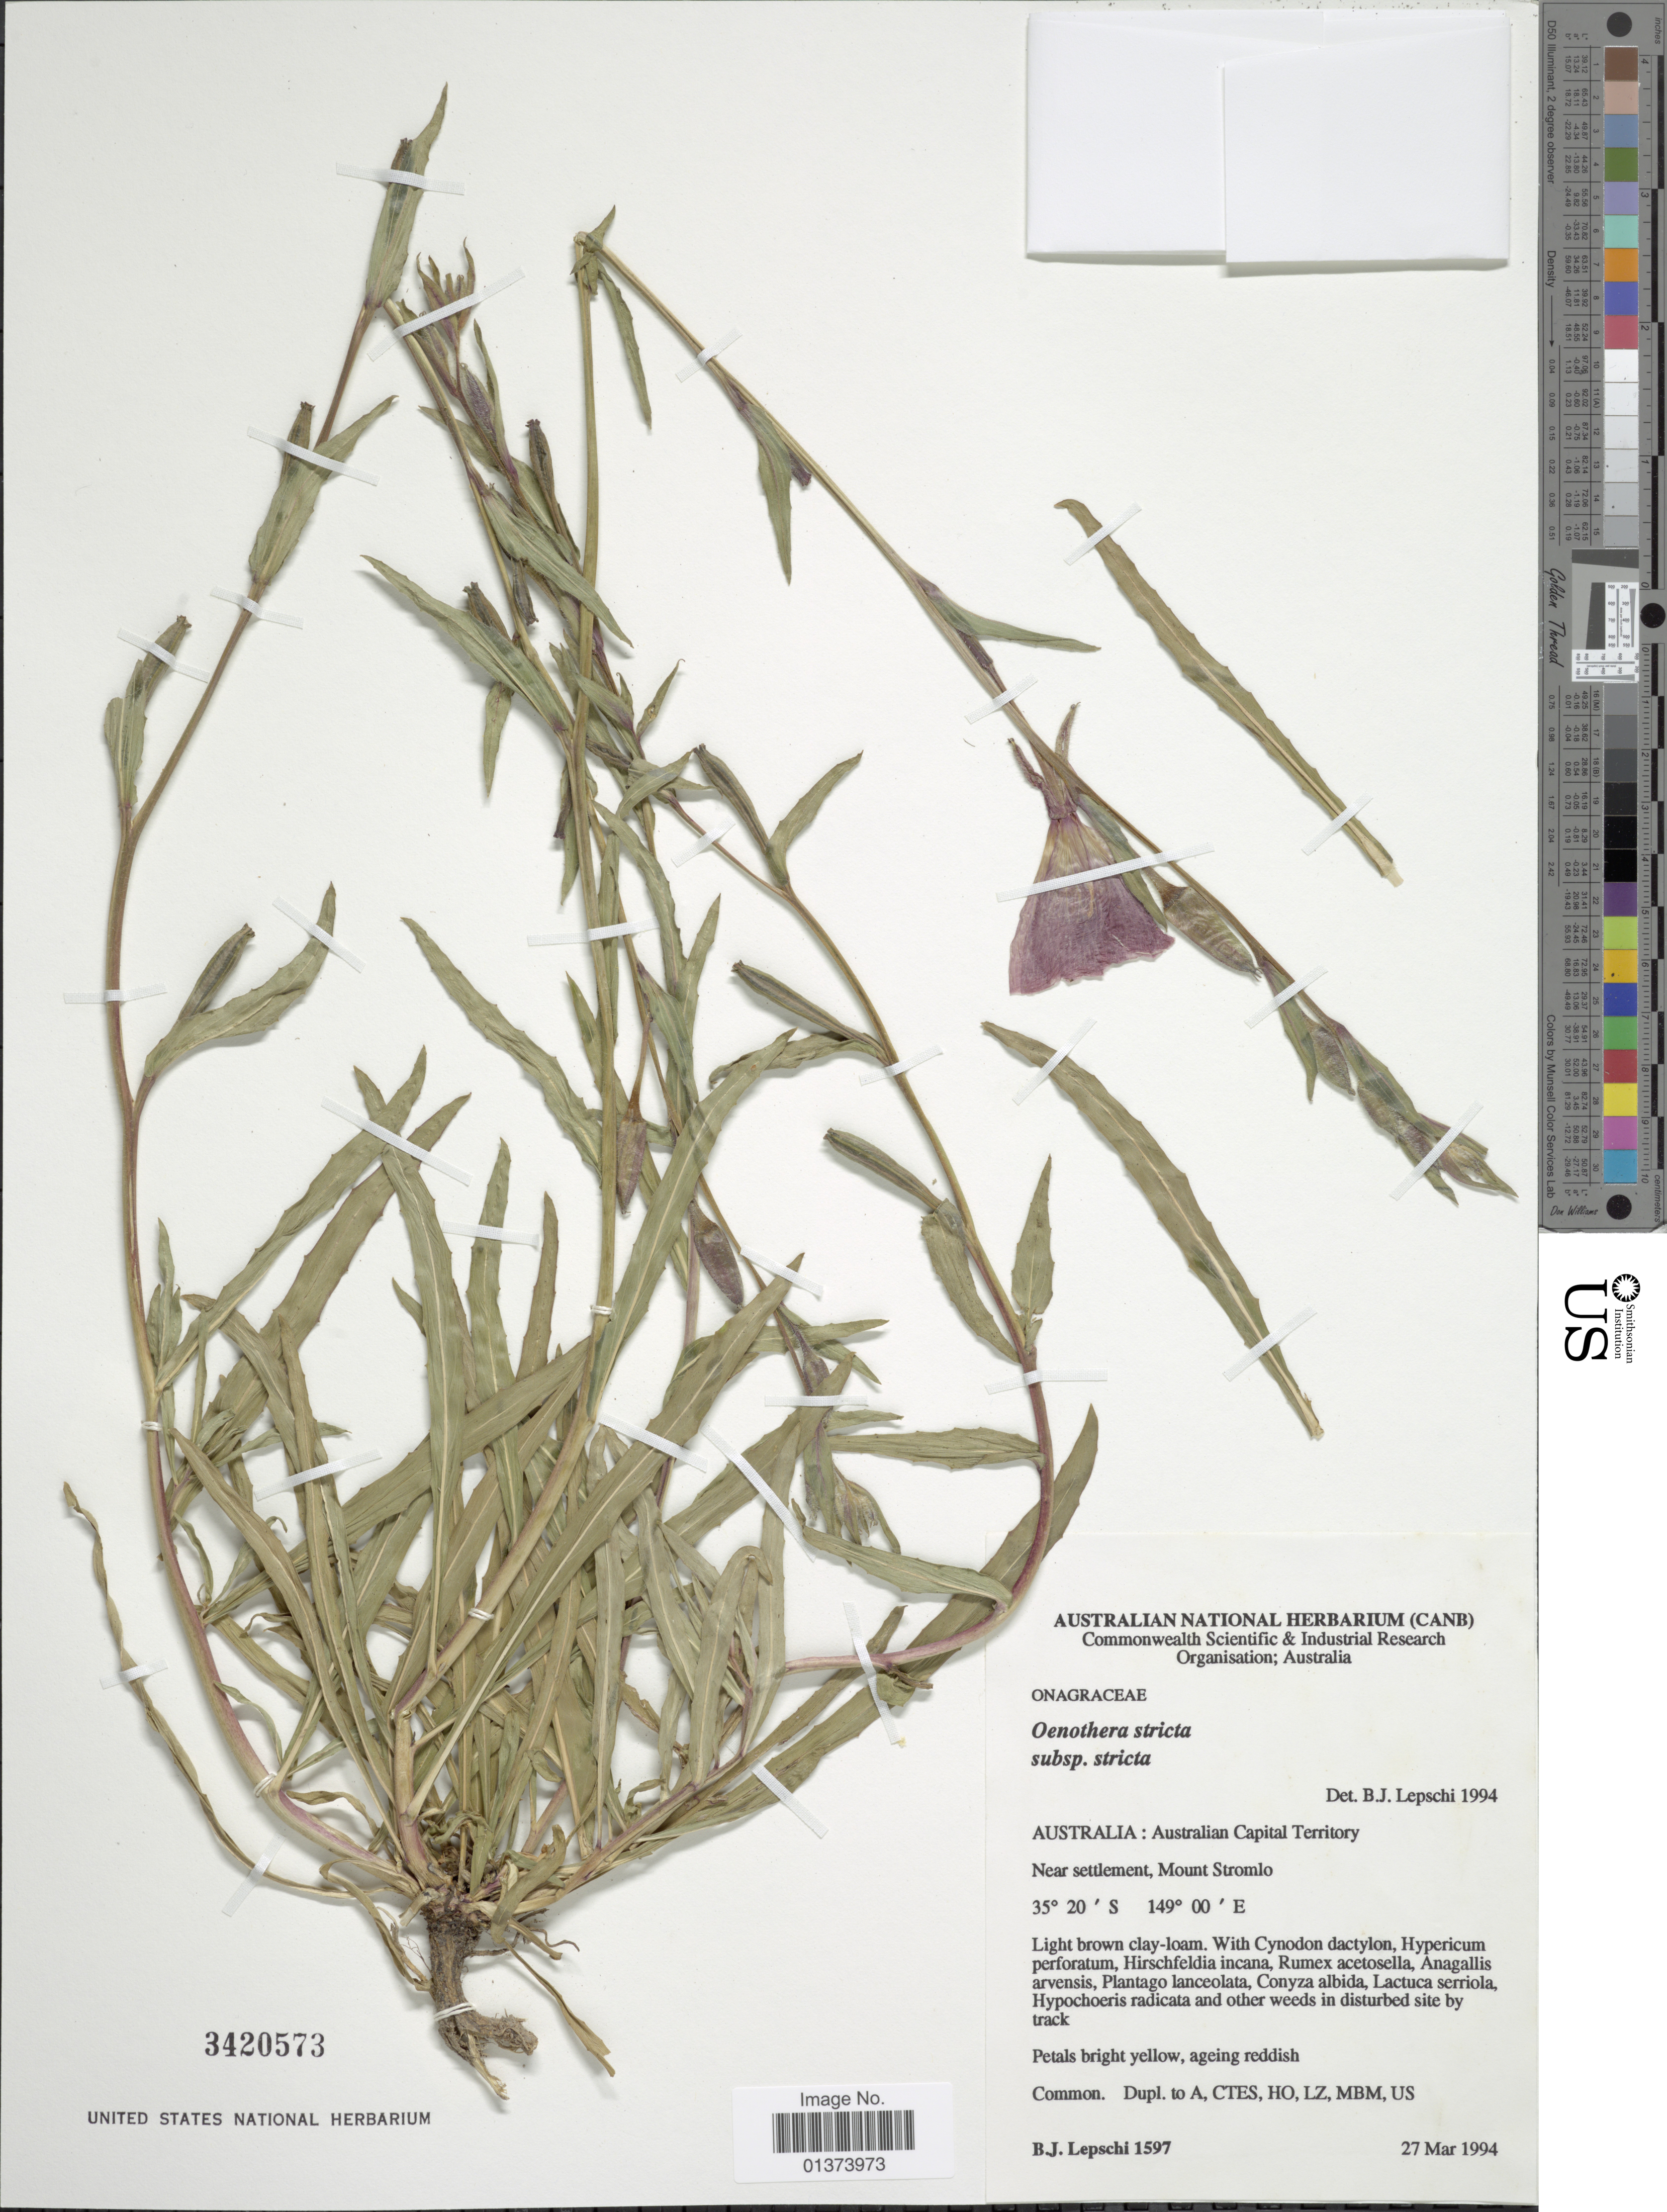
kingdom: Plantae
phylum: Tracheophyta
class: Magnoliopsida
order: Myrtales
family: Onagraceae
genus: Oenothera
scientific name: Oenothera stricta subsp. stricta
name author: Ledeb. ex Link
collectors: B. Lepschi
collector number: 1597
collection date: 1994-03-27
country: Australia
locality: Australian Capital Territory, Near settlement, Mount Stromlo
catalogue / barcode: US 3420573